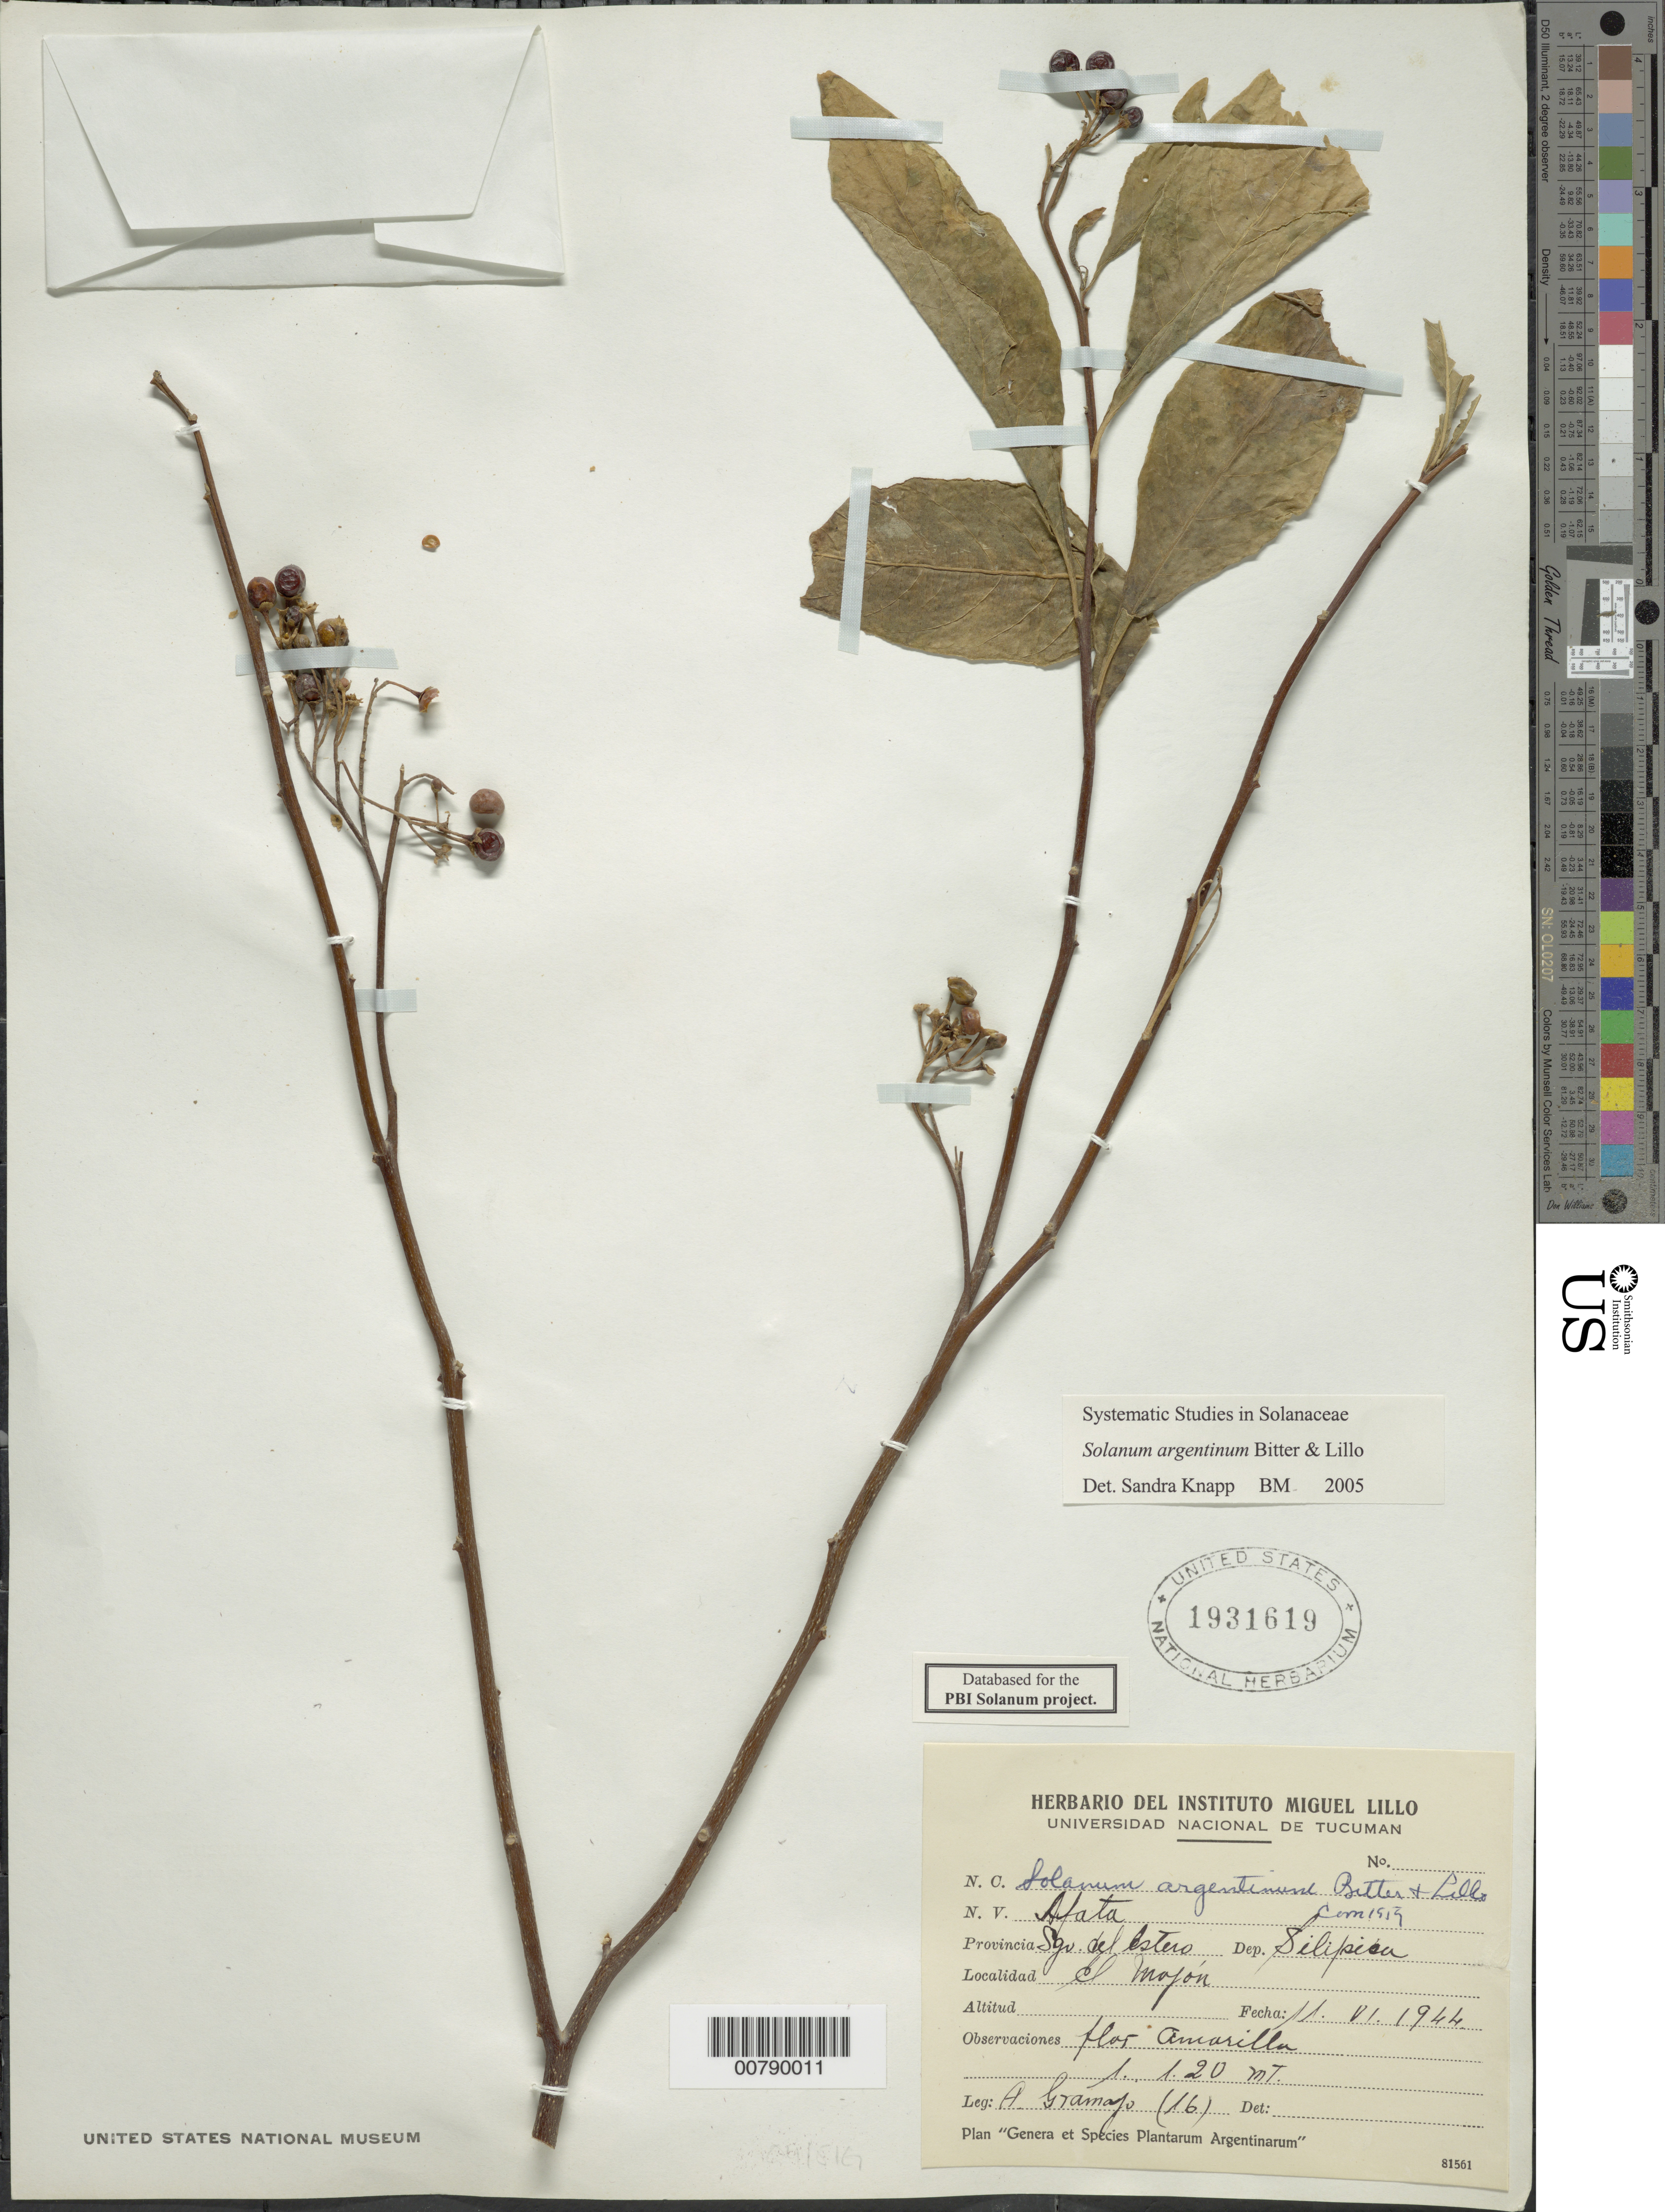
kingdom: Plantae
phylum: Tracheophyta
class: Magnoliopsida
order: Solanales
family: Solanaceae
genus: Solanum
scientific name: Solanum argentinum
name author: Bitter & Lillo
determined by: Knapp, S. D.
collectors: A. Gramaja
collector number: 16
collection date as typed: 11 Jun 1944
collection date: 1944-06-11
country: Argentina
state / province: Santiago del Estero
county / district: Silípica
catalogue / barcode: US 1931619